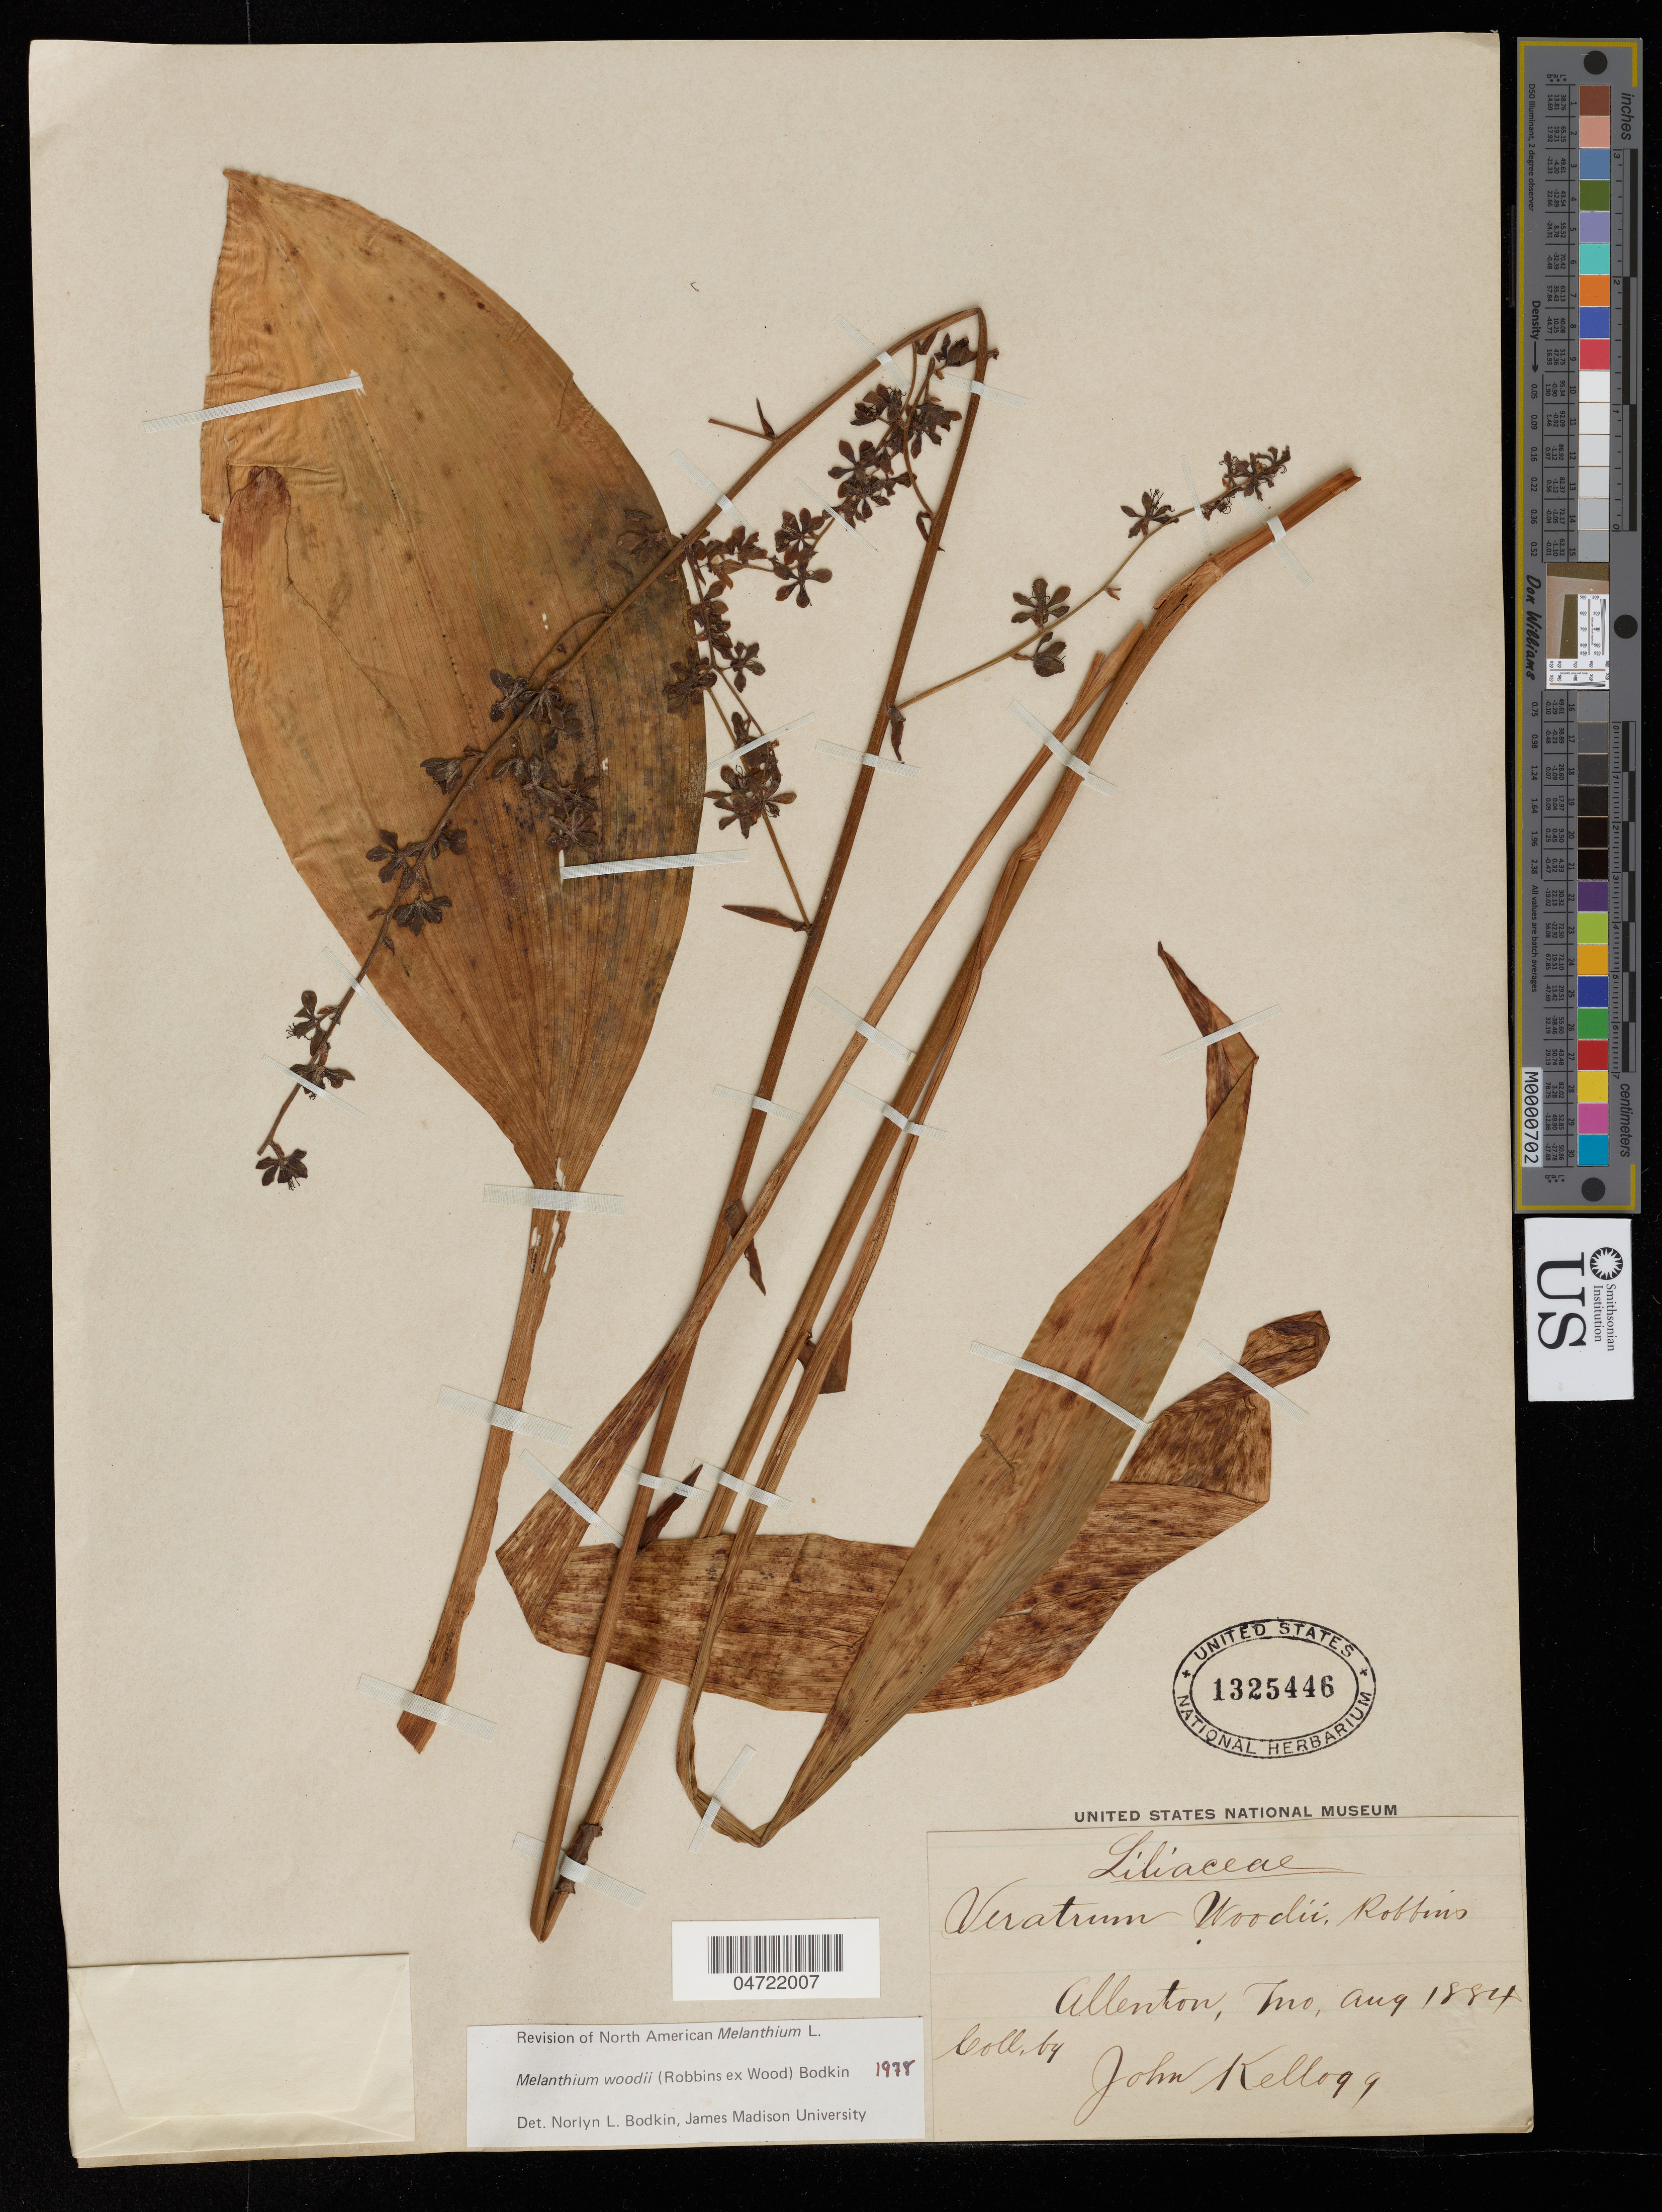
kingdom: Plantae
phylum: Tracheophyta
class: Liliopsida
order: Liliales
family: Melanthiaceae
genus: Melanthium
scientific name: Melanthium woodii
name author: (J.W. Robbins ex Alph. Wood) Bodkin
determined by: Bodkin, N. L.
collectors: J. H. Kellogg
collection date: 1884-08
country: United States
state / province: Missouri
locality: Allenton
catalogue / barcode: US 1325446